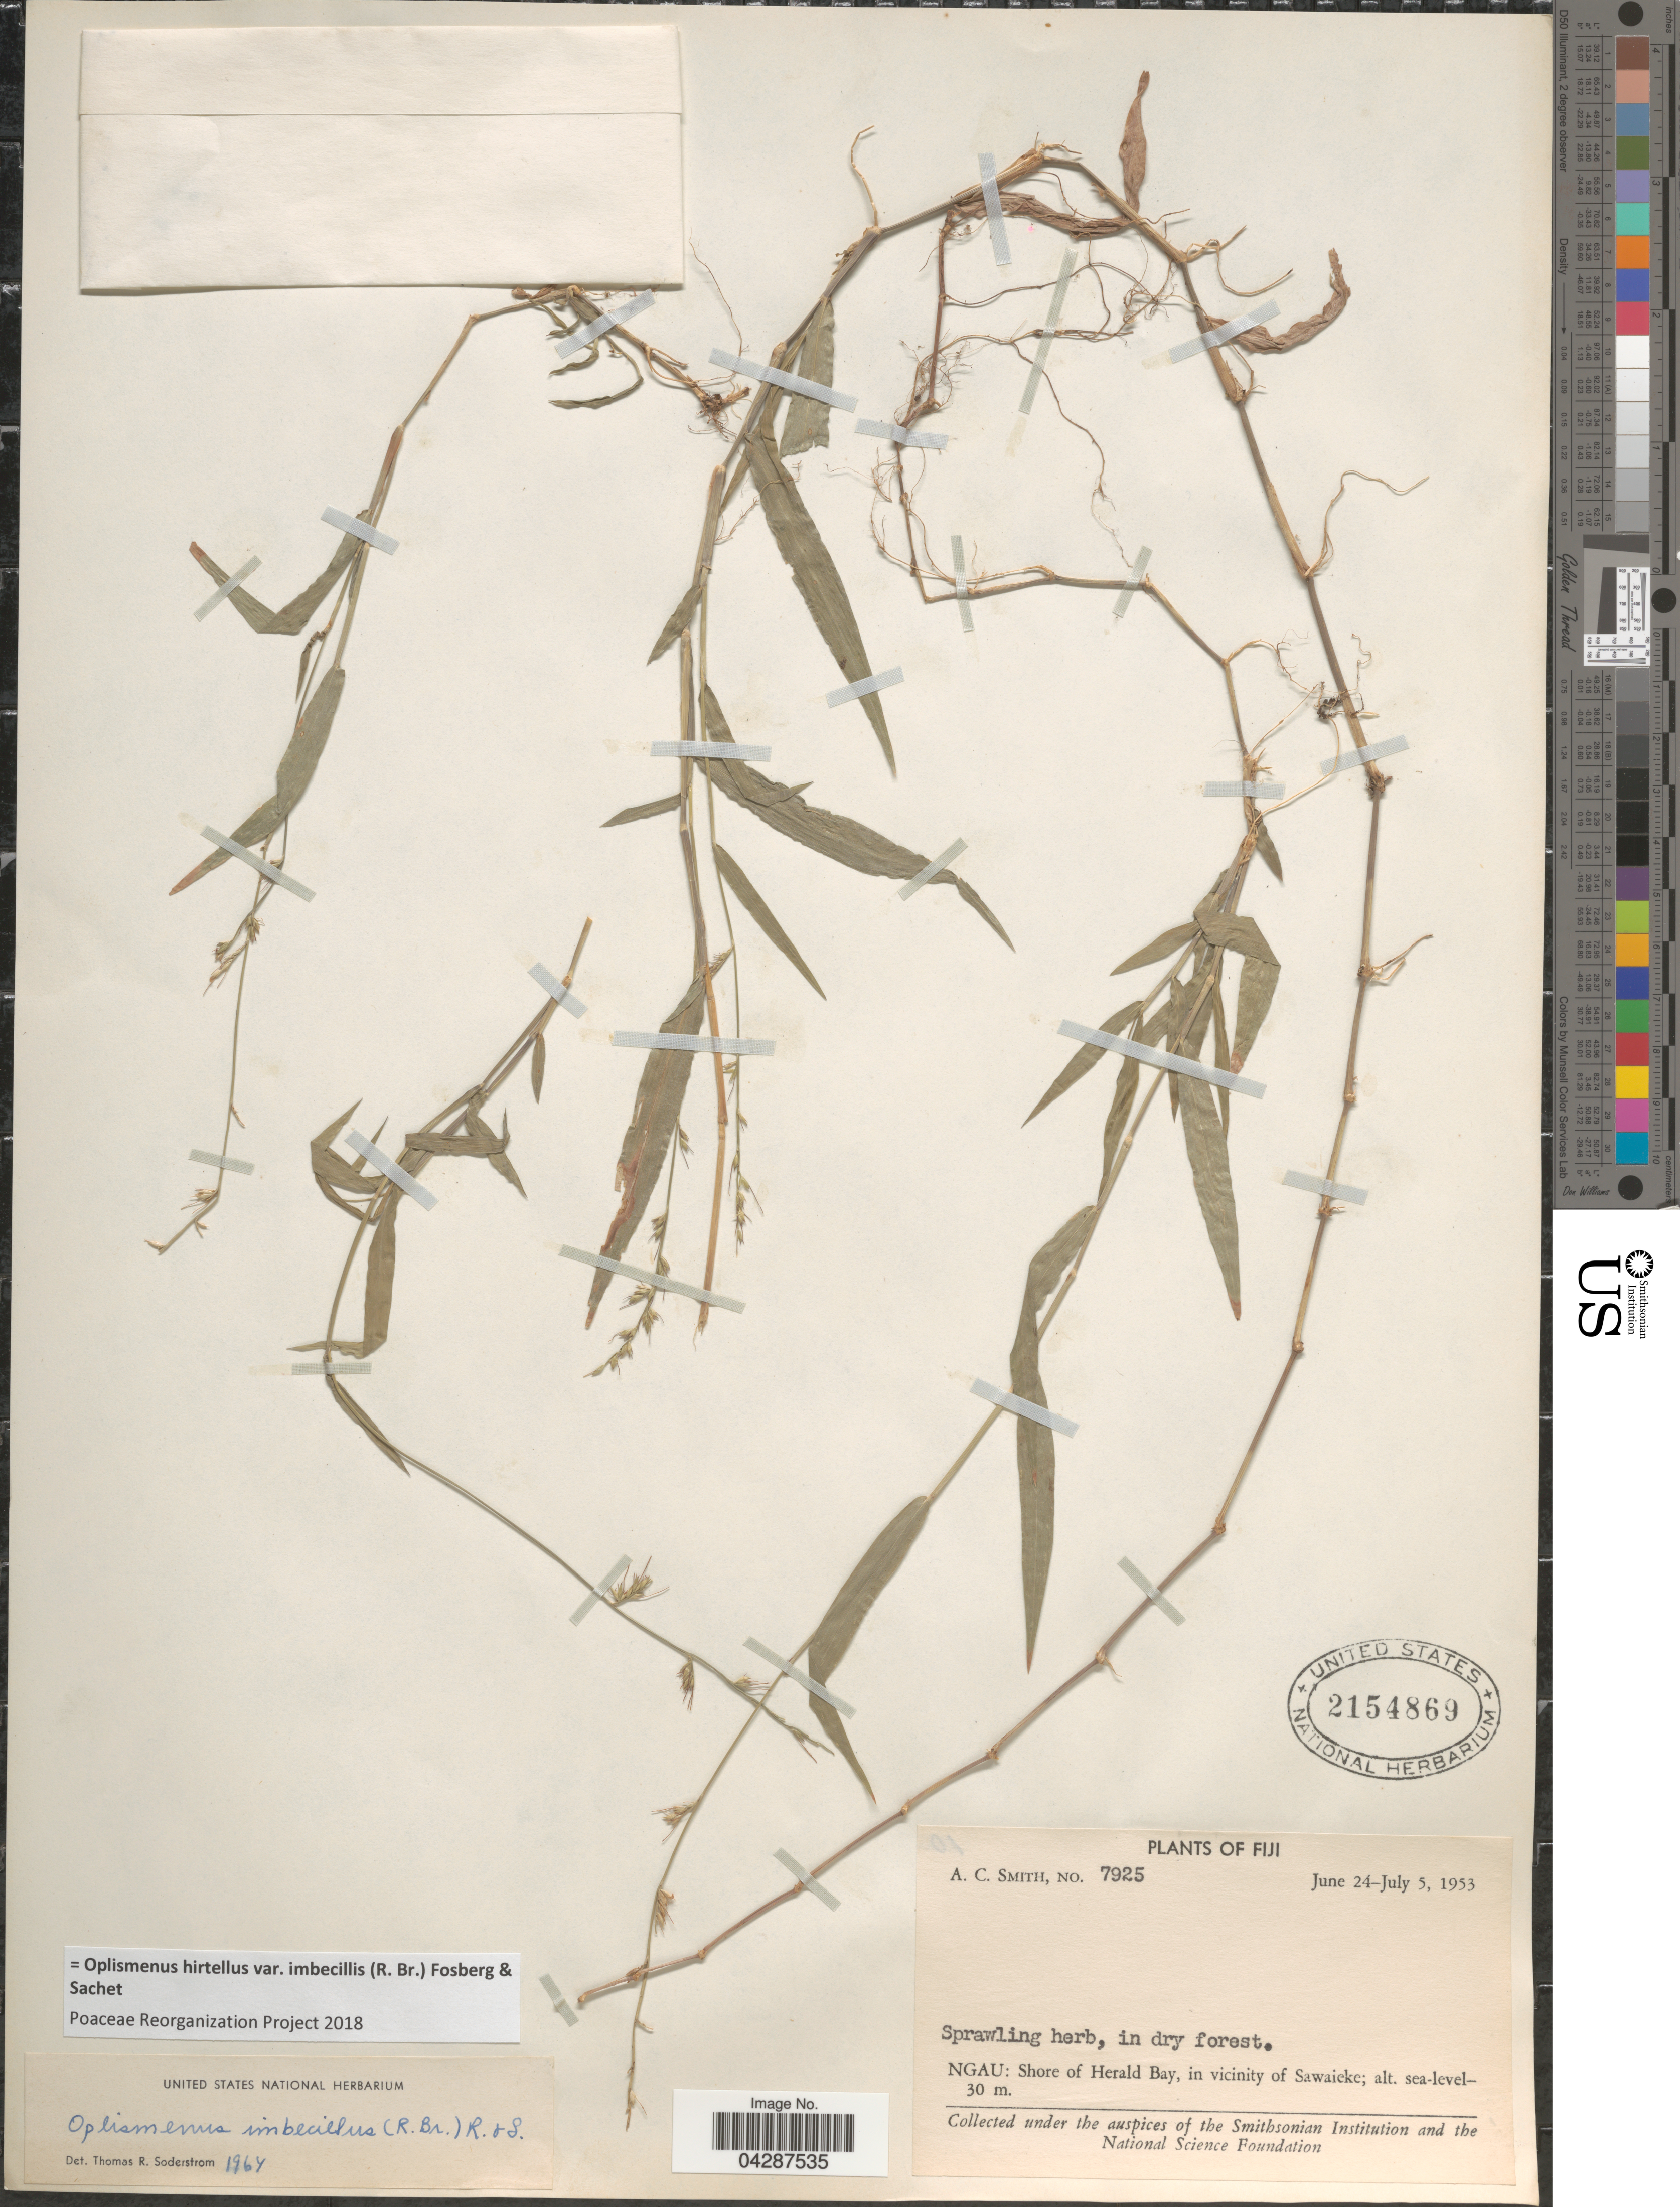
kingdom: Plantae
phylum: Tracheophyta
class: Liliopsida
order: Poales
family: Poaceae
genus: Oplismenus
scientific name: Oplismenus hirtellus var. imbecillis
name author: (R. Br.) Fosberg & Sachet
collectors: A. C. Smith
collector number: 7925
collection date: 1953-06-24/1953-07-05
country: Fiji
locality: Ngau: Shore of Herald Bay, in vicinity of Sawaieke.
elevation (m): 0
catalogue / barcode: US 2154869